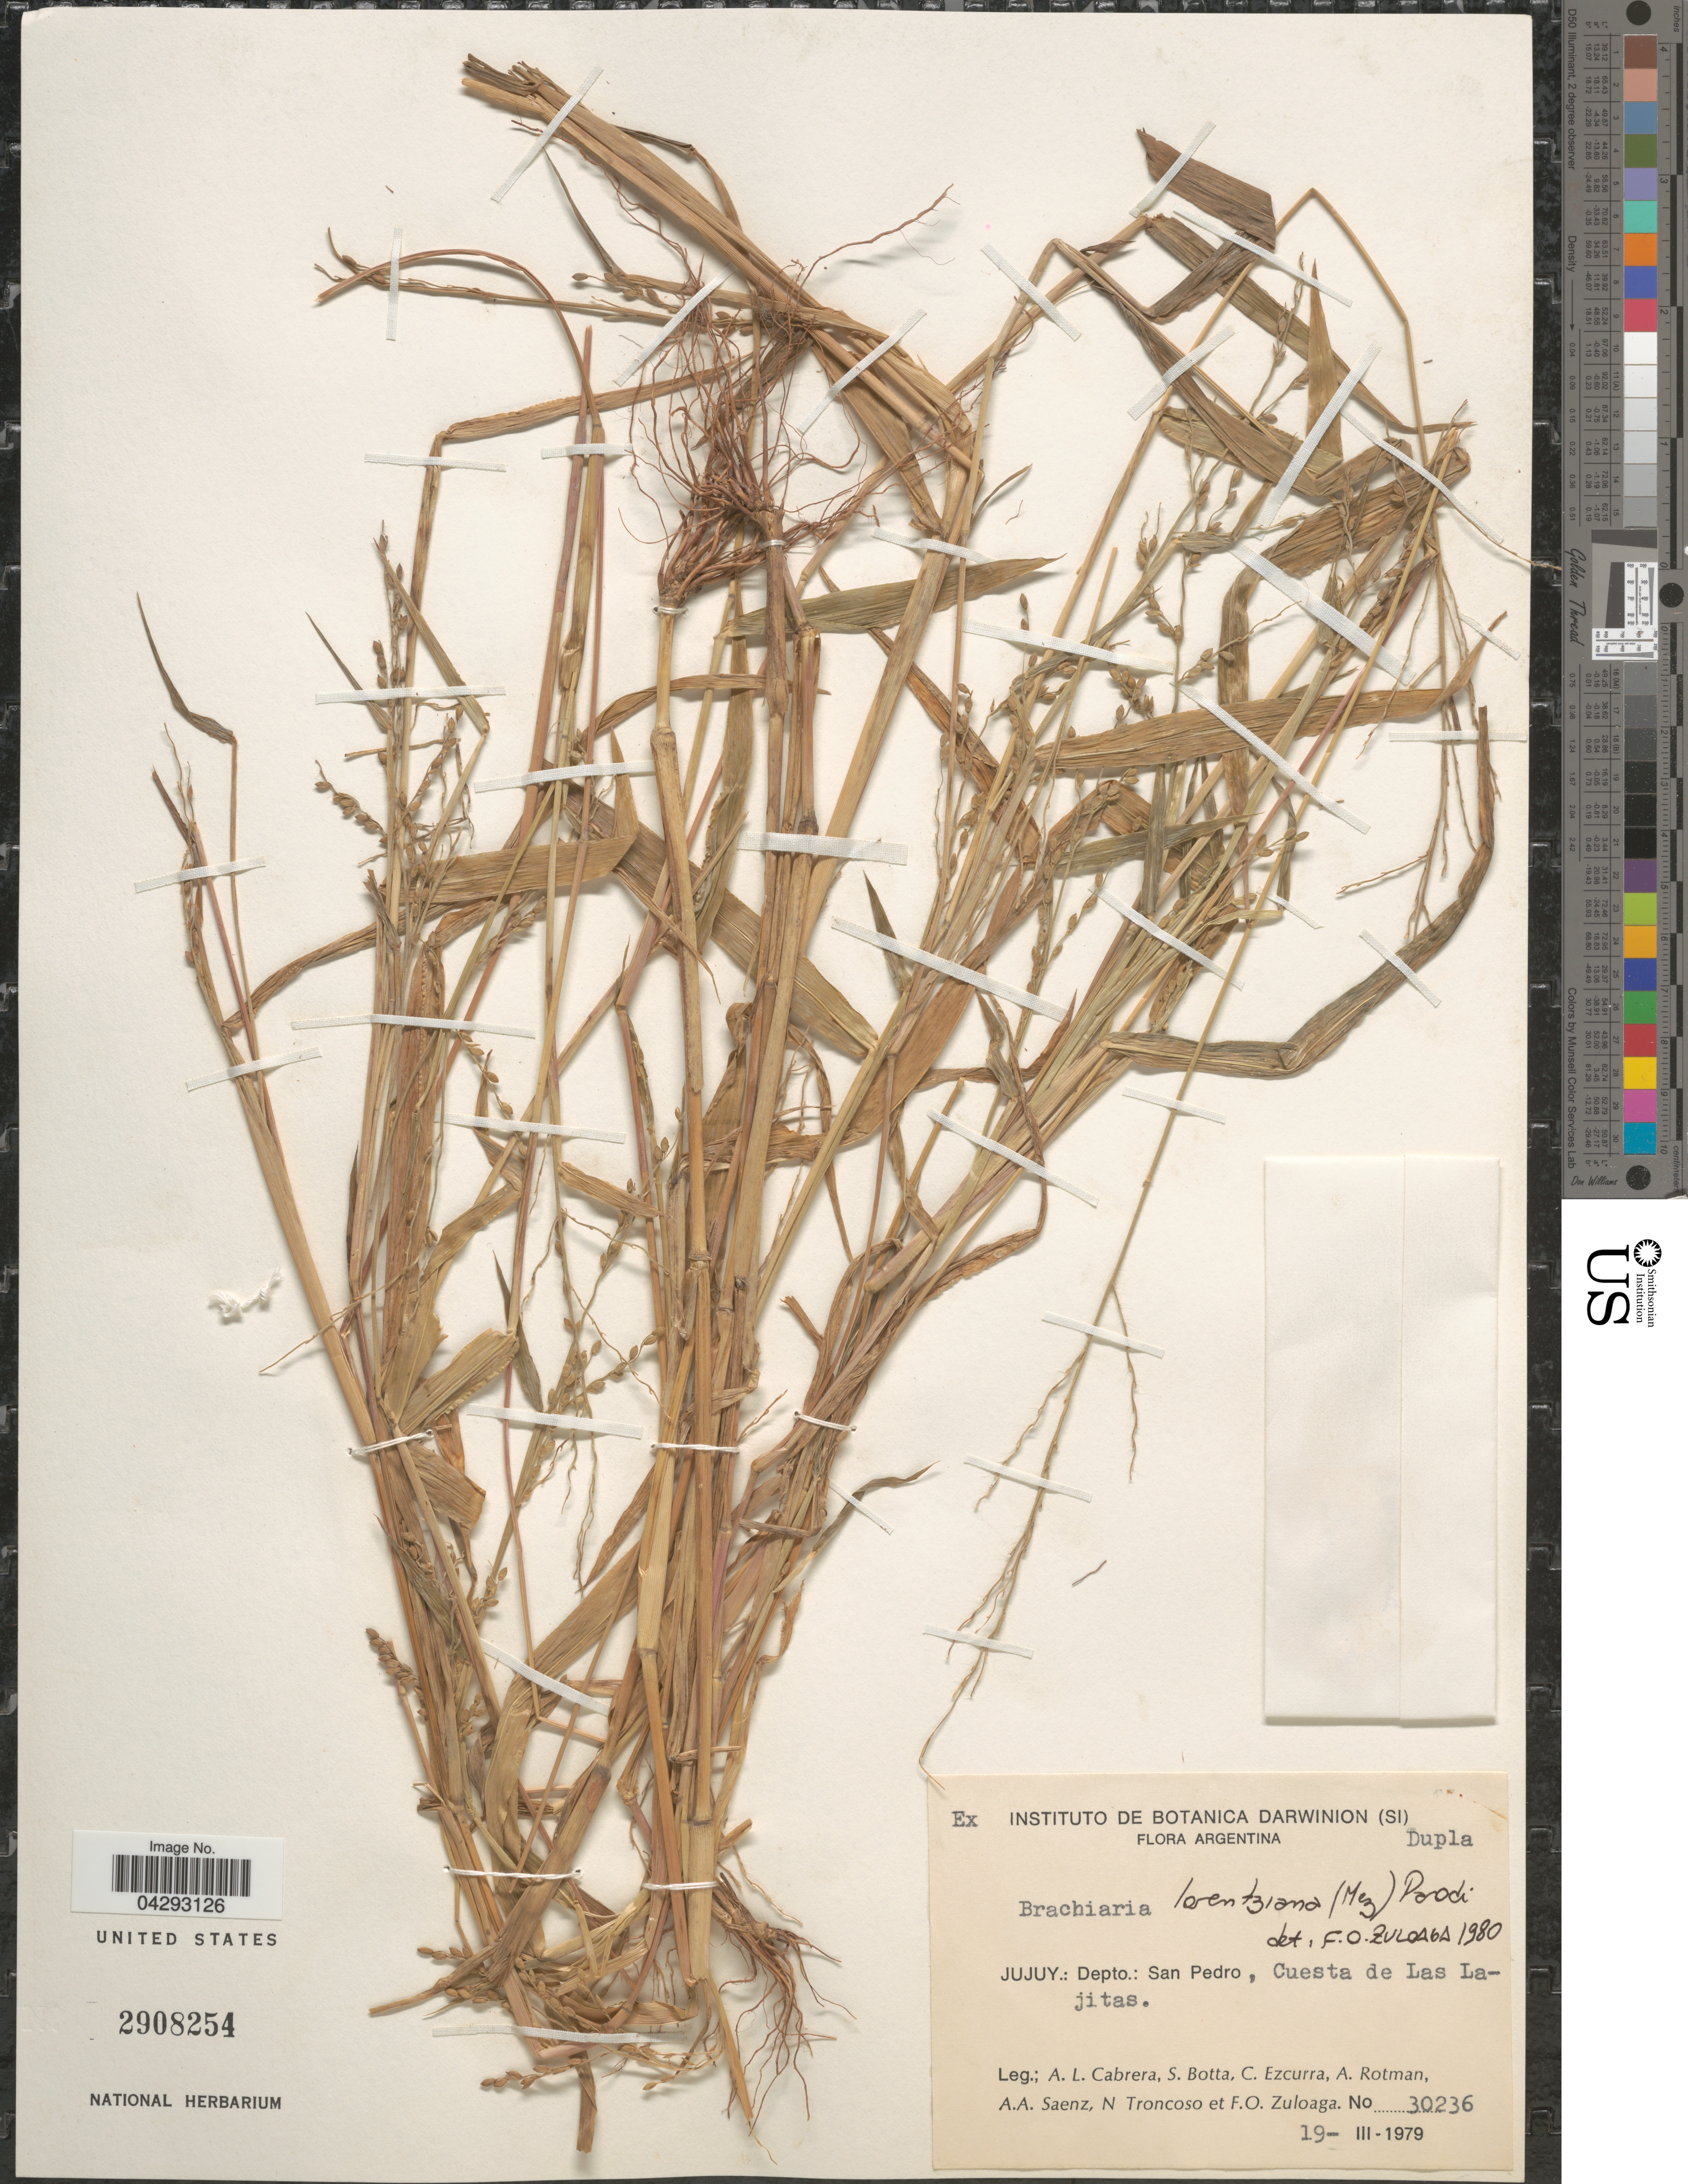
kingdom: Plantae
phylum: Tracheophyta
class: Liliopsida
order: Poales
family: Poaceae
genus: Urochloa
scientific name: Urochloa lorentziana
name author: (Mez) Morrone & Zuloaga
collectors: A. L. Cabrera, S. Botta, C. Ezcurra, A. D. Rotman & et al.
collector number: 30236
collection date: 1979-03-19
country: Argentina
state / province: Jujuy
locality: Jujuy.: Depto.: San Pedro, Cuesta de Las Lajitas.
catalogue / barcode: US 2908254